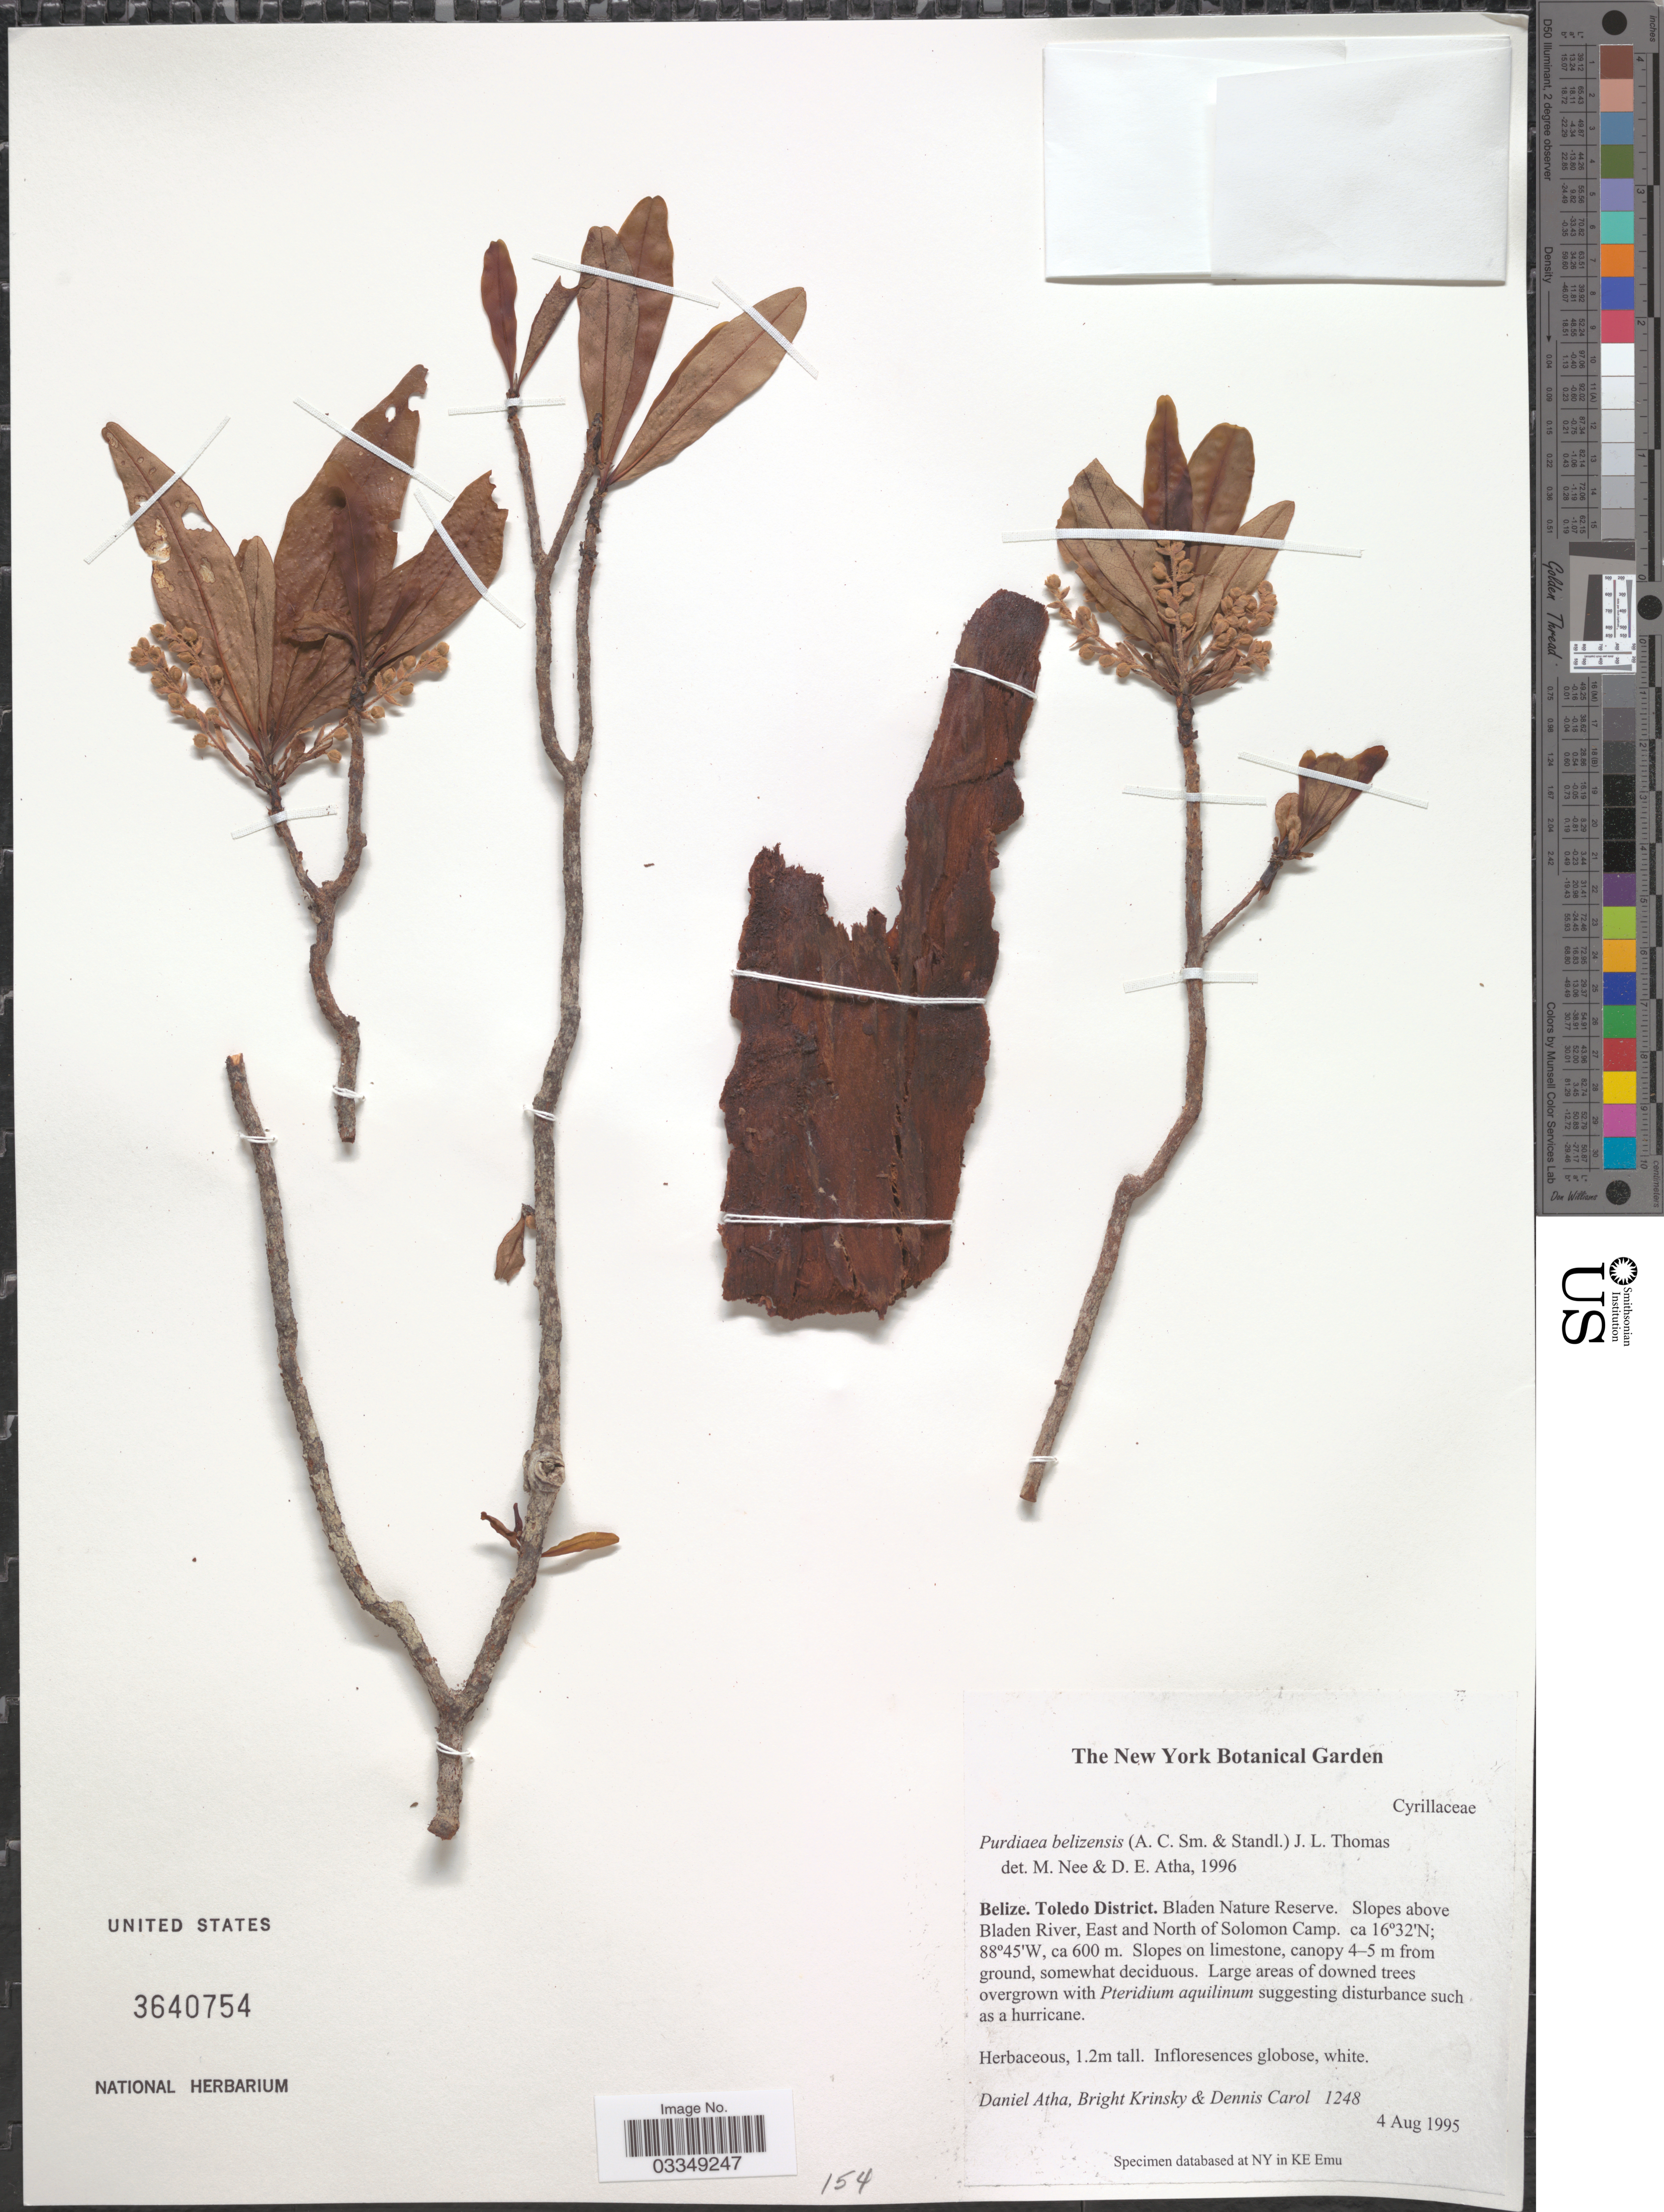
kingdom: Plantae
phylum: Tracheophyta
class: Magnoliopsida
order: Ericales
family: Clethraceae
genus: Purdiaea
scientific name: Purdiaea belizensis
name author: (A.C. Sm. & Standl.) J.L. Thomas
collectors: D. Atha, B. Krinsky & D. Carol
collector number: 1248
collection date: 1995-08-04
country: Belize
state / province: Toledo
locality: Toledo District. Bladen Nature Reserve. Slopes above Bladen River, East and North of Solomon Camp.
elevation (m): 600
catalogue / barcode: US 3640754